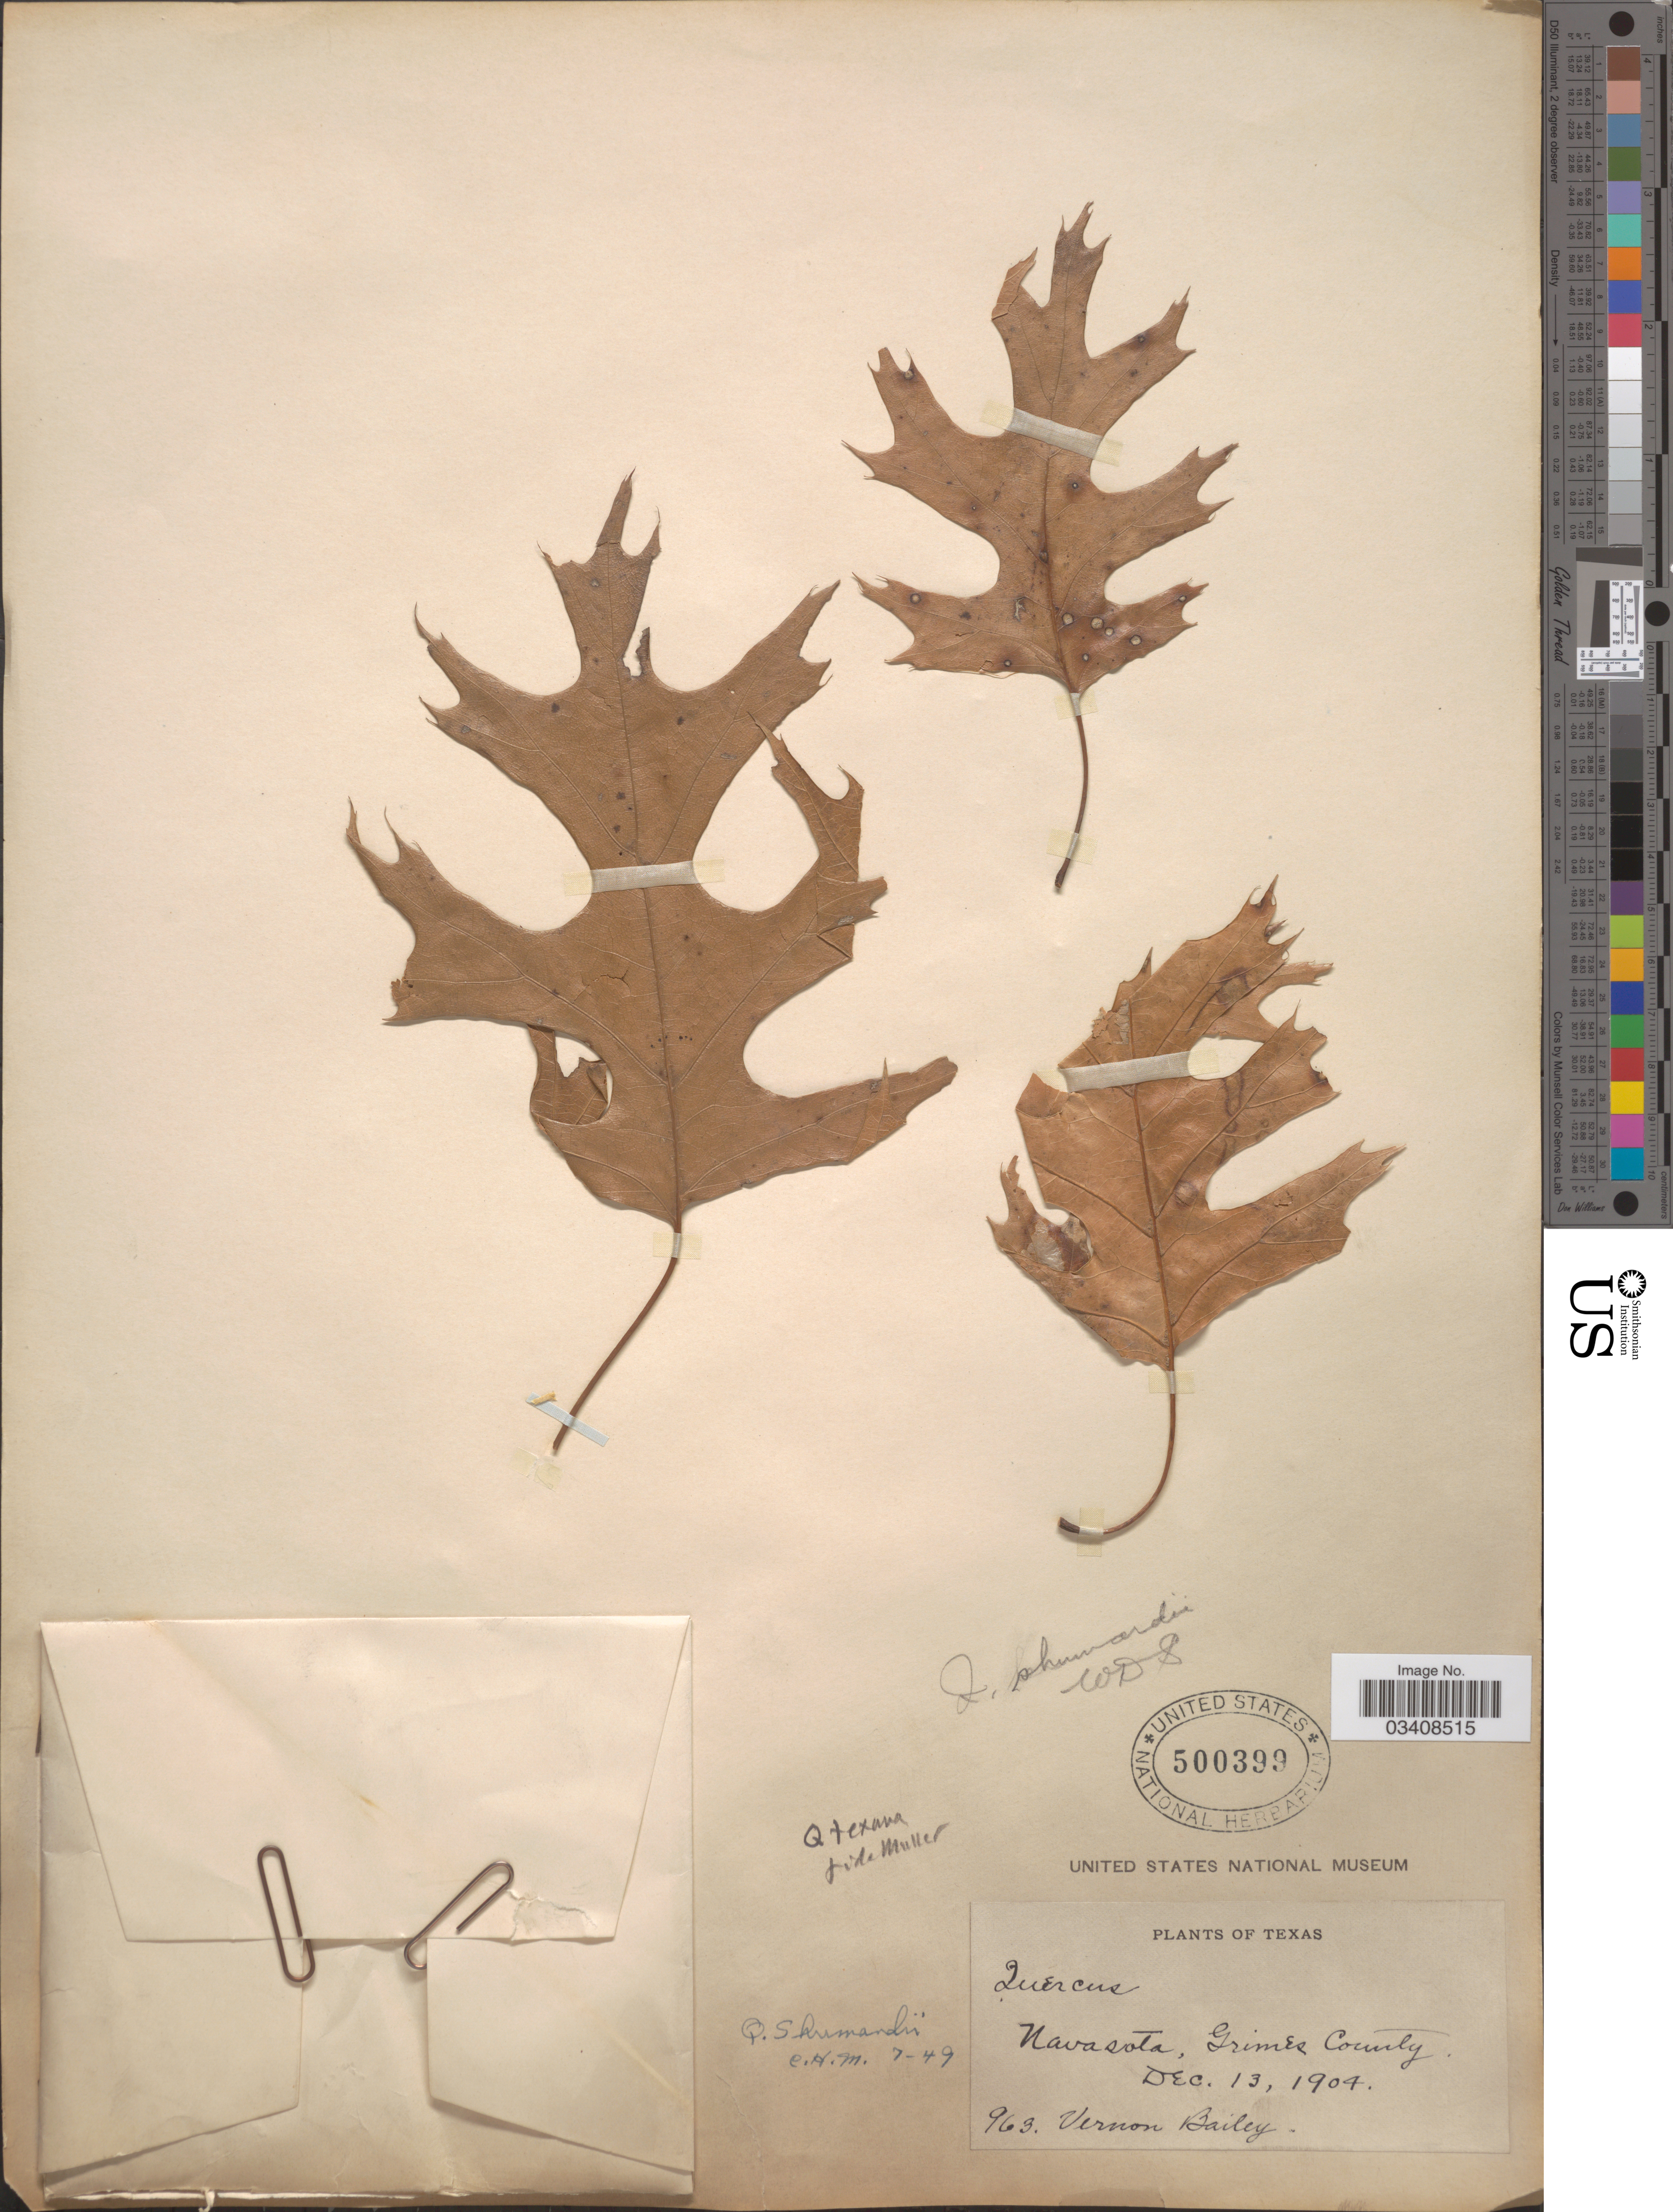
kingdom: Plantae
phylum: Tracheophyta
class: Magnoliopsida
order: Fagales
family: Fagaceae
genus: Quercus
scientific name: Quercus shumardii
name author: Buckley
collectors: V. O. Bailey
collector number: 963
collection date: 1904-12-13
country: United States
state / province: Texas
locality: Navasota, Grimes County.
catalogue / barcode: US 500399